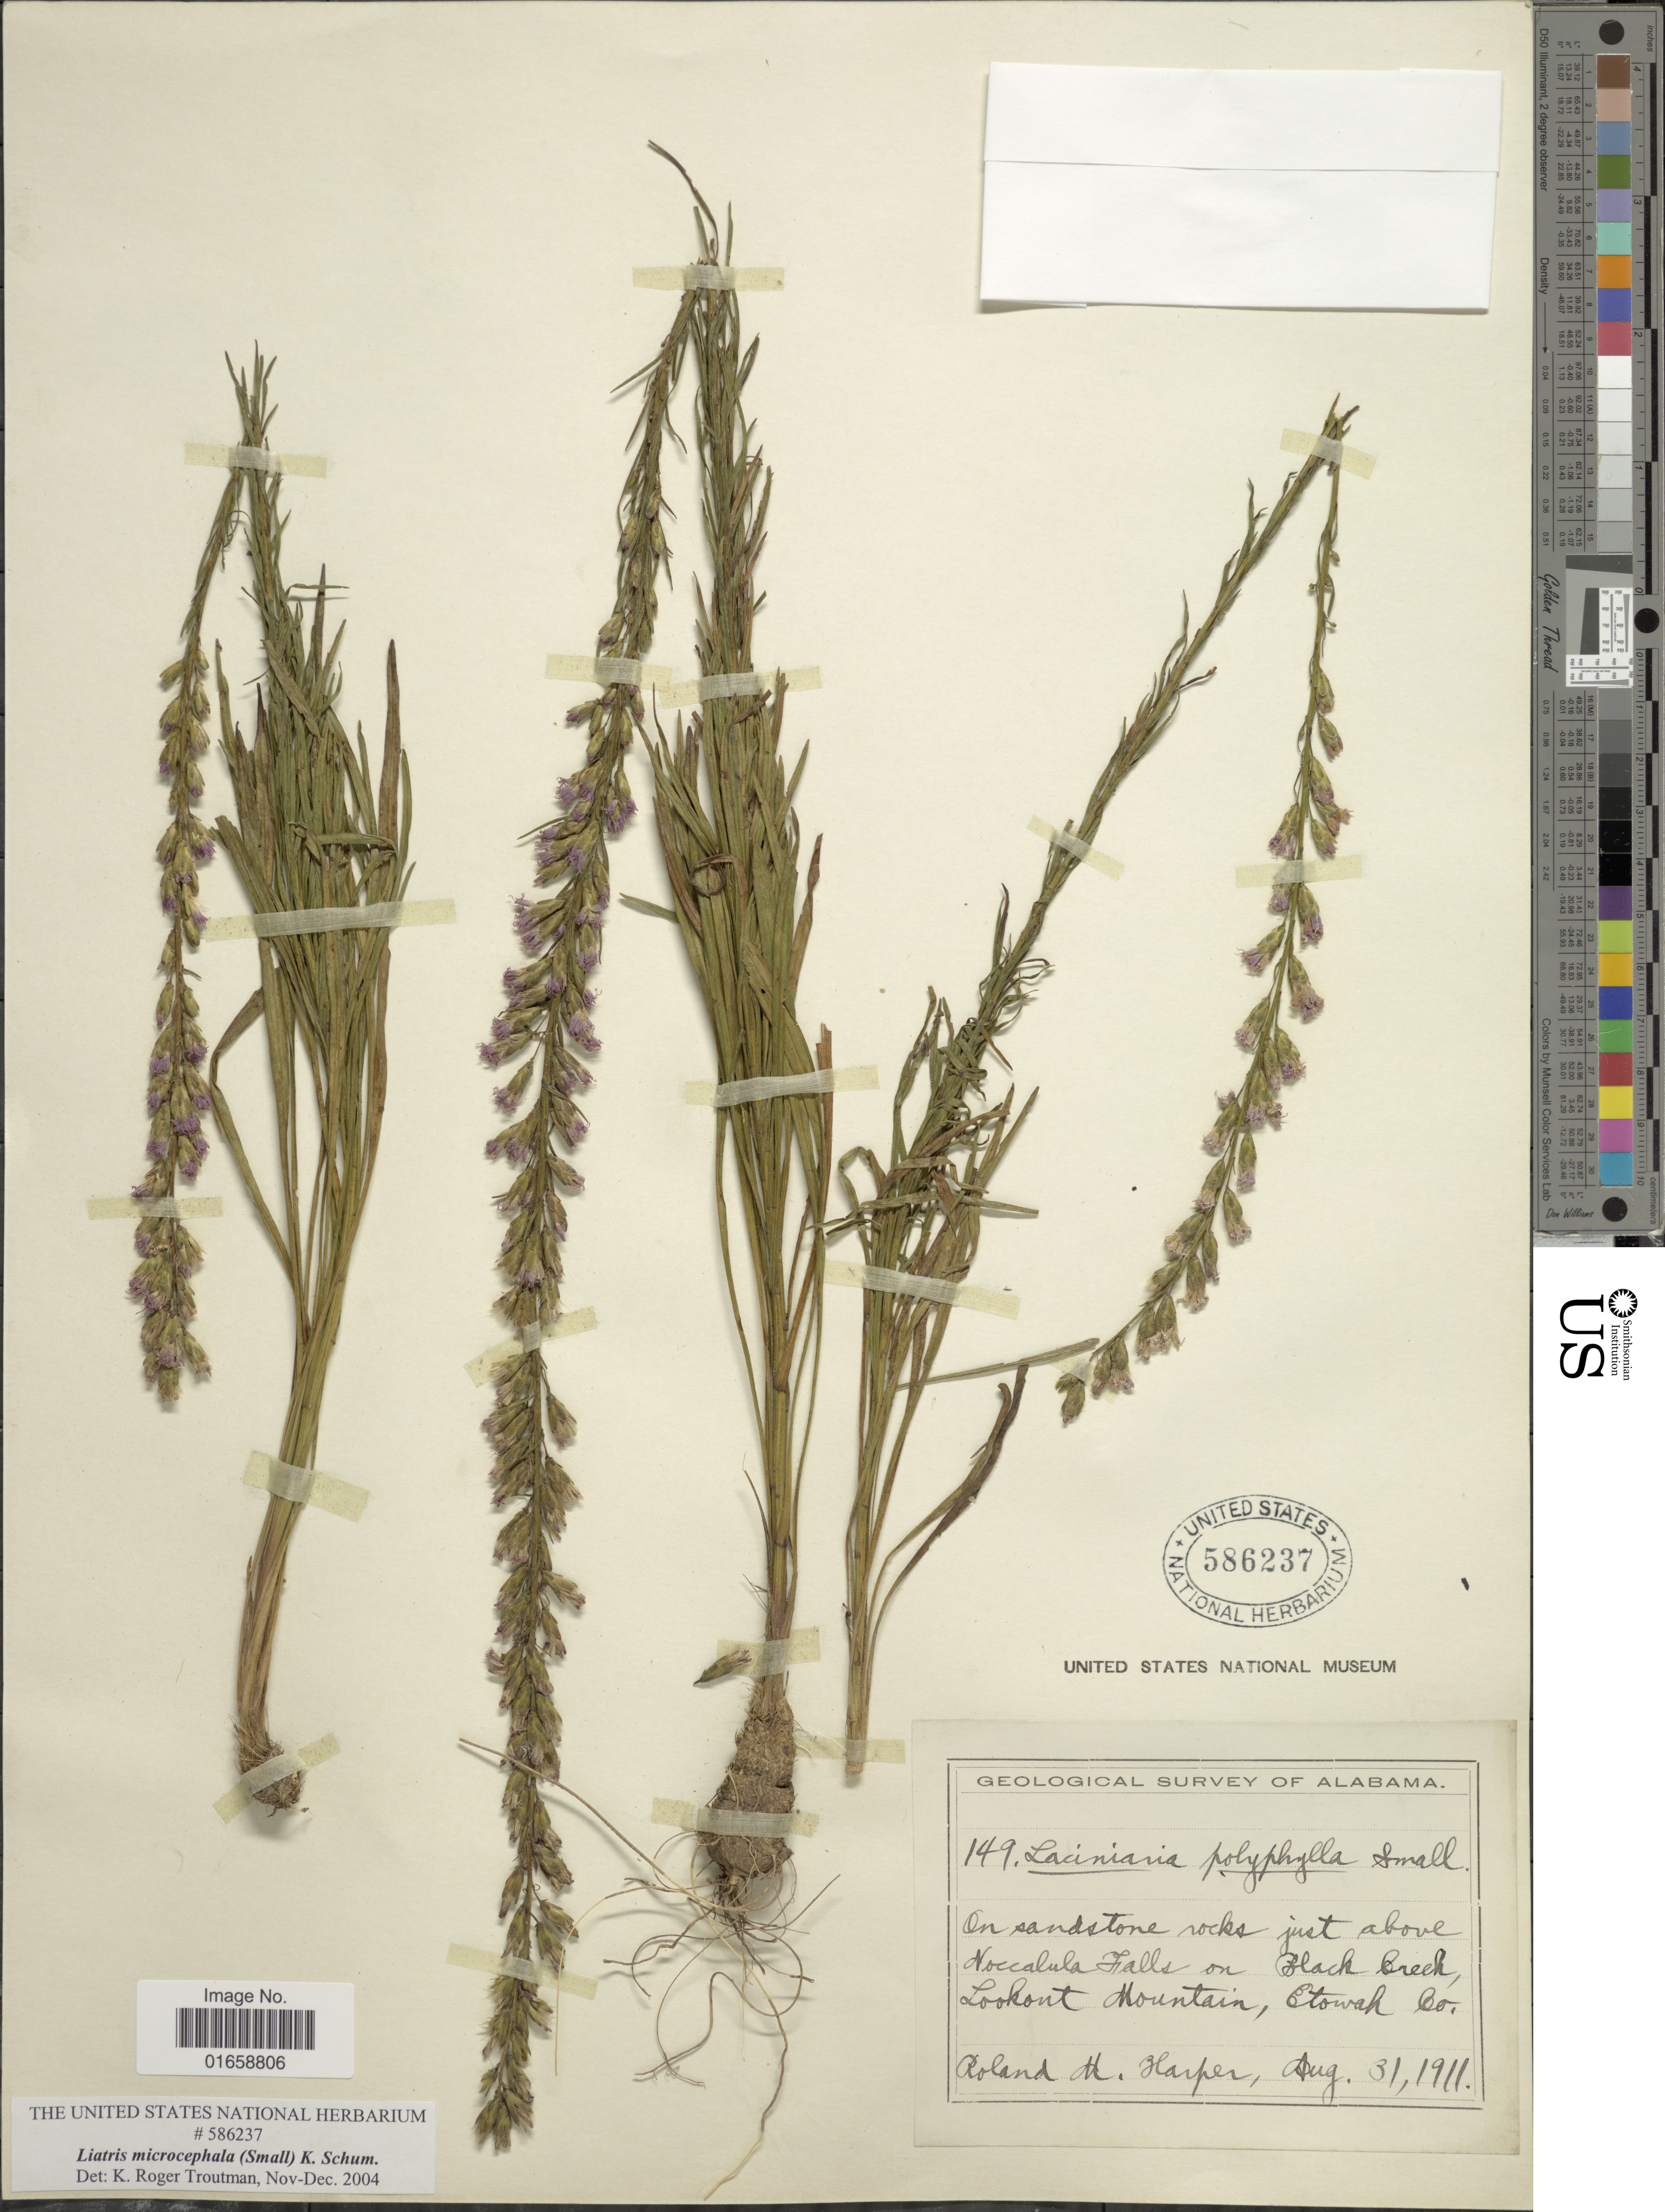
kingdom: Plantae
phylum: Tracheophyta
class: Magnoliopsida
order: Asterales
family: Asteraceae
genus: Liatris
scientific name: Liatris microcephala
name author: (Small) K. Schum.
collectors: R. M. Harper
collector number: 149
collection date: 1911-08-31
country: United States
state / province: Alabama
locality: On sandstone rocks just above Noccalula Falls on Black Creek, Lookout Mountain, Etowah Co.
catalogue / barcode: US 586237